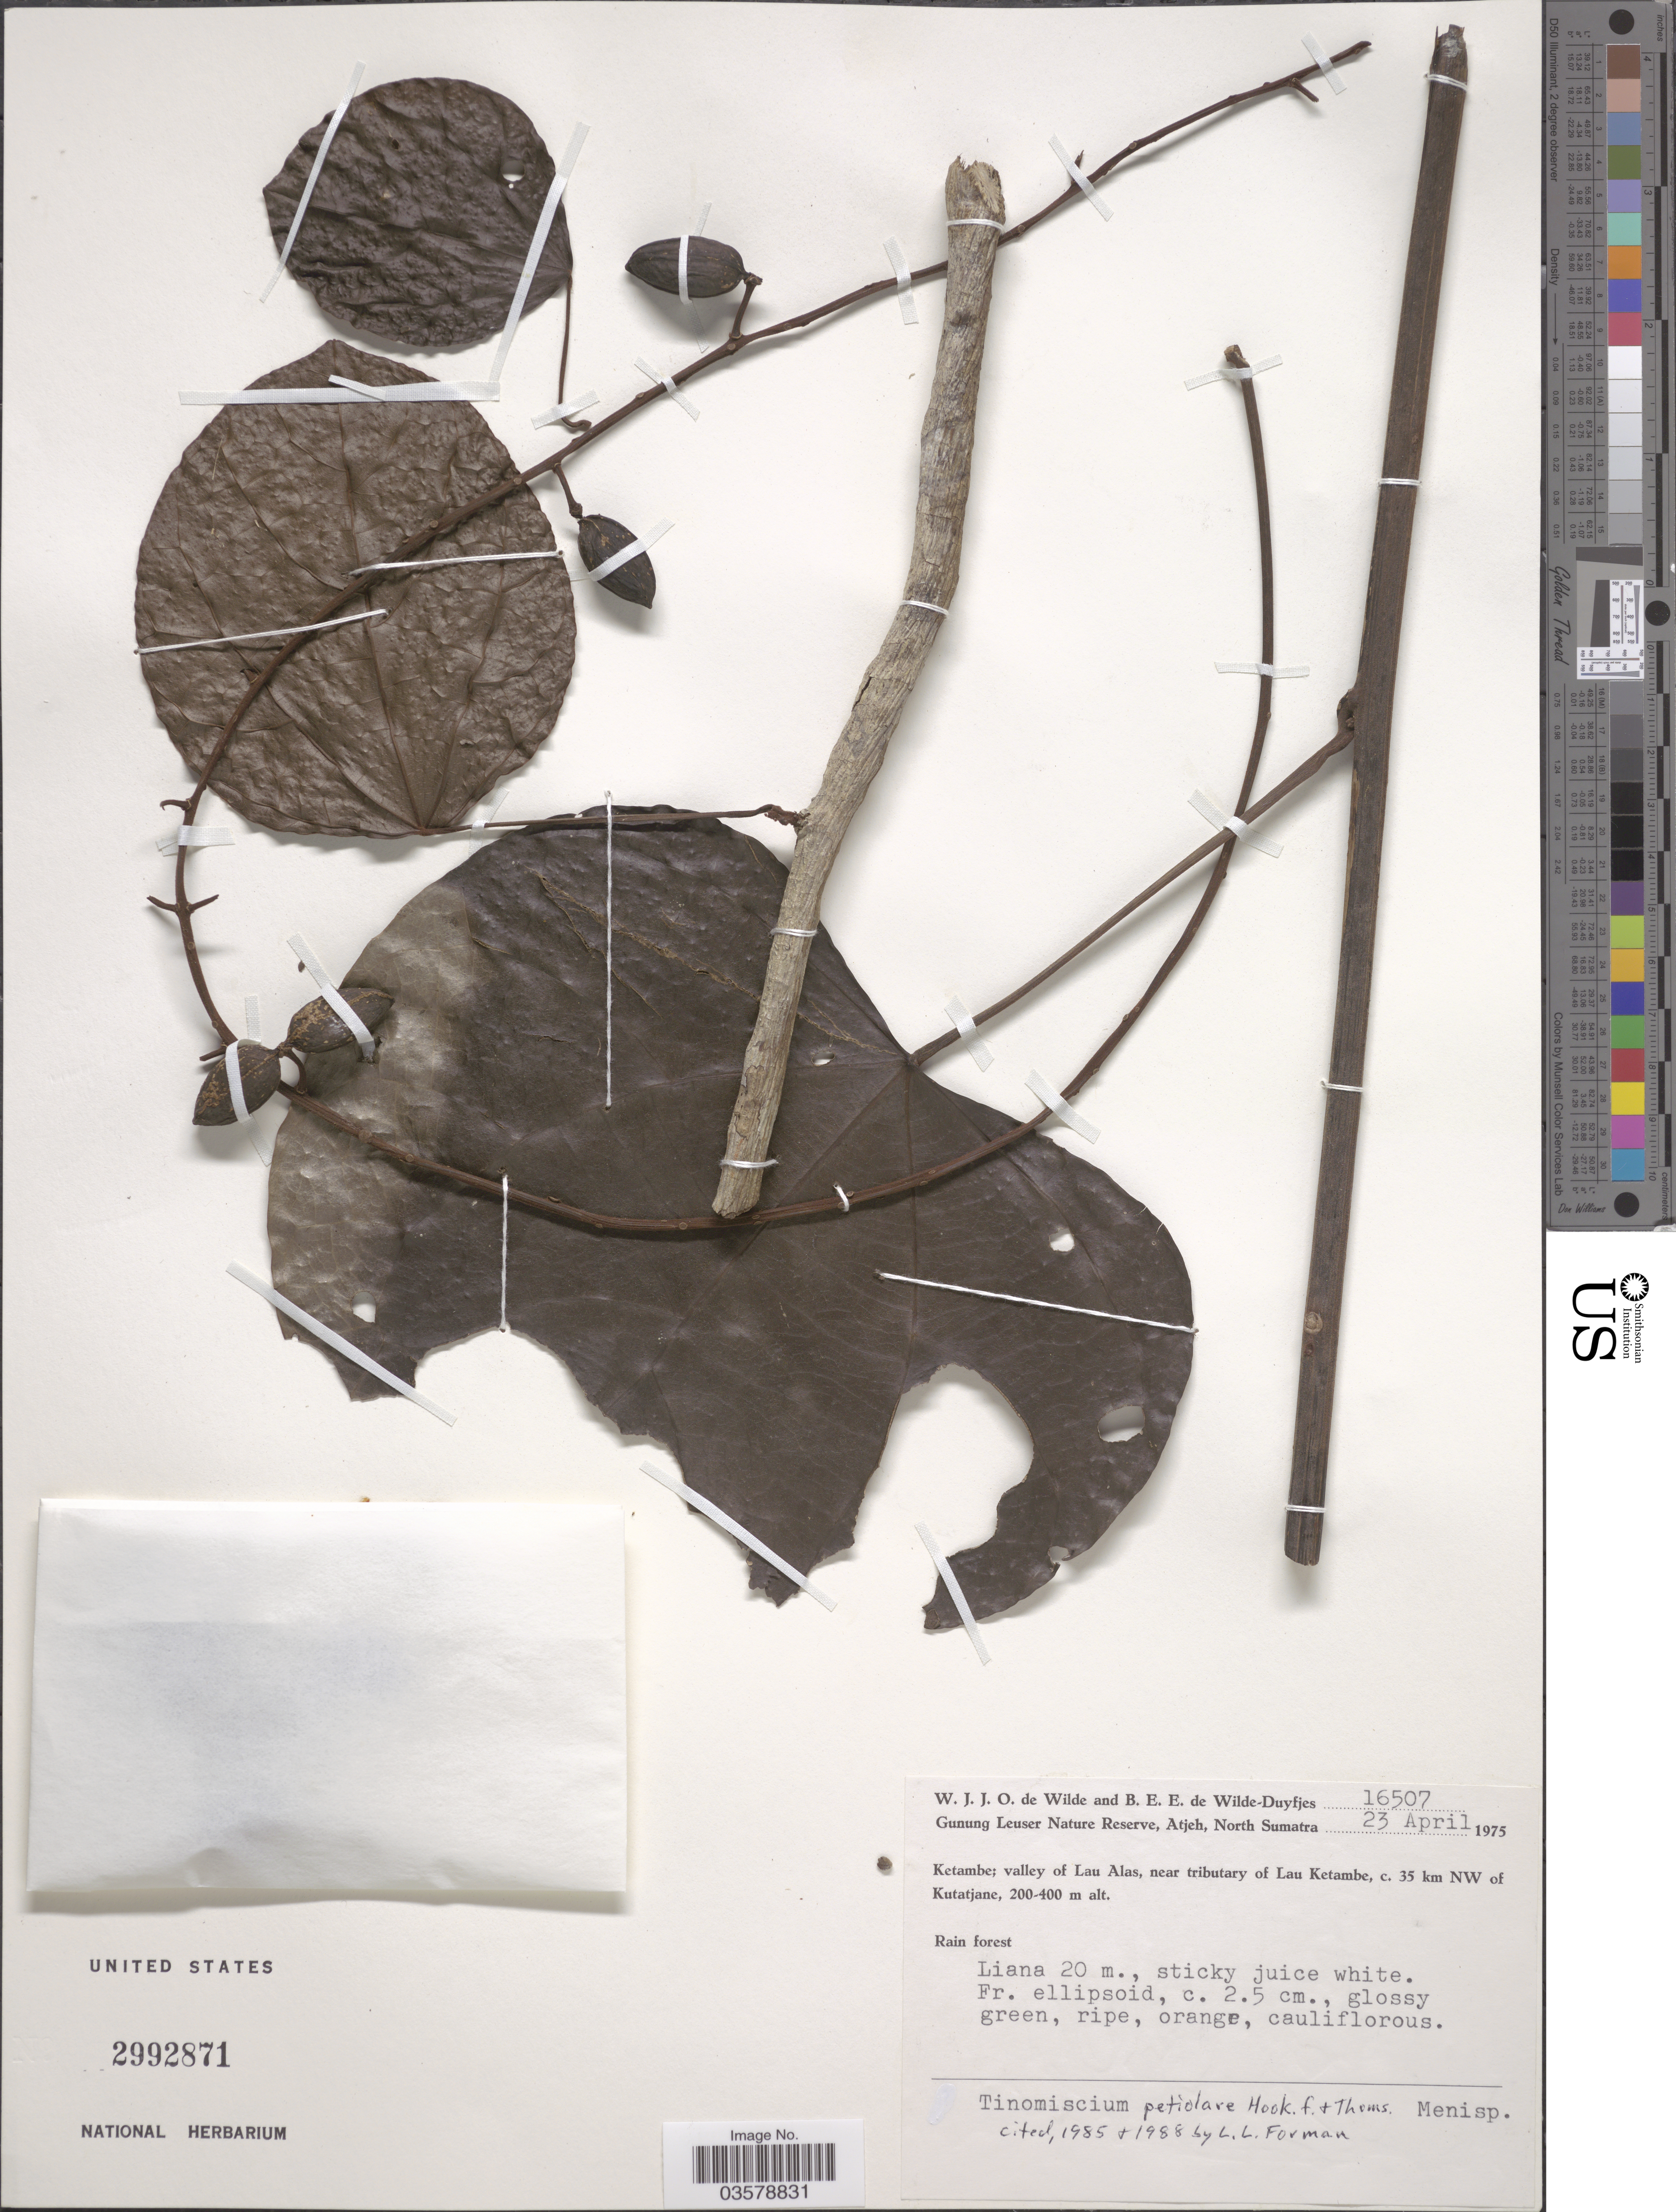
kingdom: Plantae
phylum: Tracheophyta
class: Magnoliopsida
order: Ranunculales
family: Menispermaceae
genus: Tinomiscium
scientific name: Tinomiscium petiolare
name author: Hook. f. & Thoms.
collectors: W. J. de Wilde & B. E. de Wilde-Duyfjes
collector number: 16507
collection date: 1975-04-23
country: Indonesia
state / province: Sumatra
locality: Gunung Leuser Nature Reserve, Atjeh, North Sumatra. Ketambe; valley of Lau Alas, near tributary of Lau Ketambe, c. 35 km NW of Kutatjane. Rain forest.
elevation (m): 200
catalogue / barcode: US 2992871